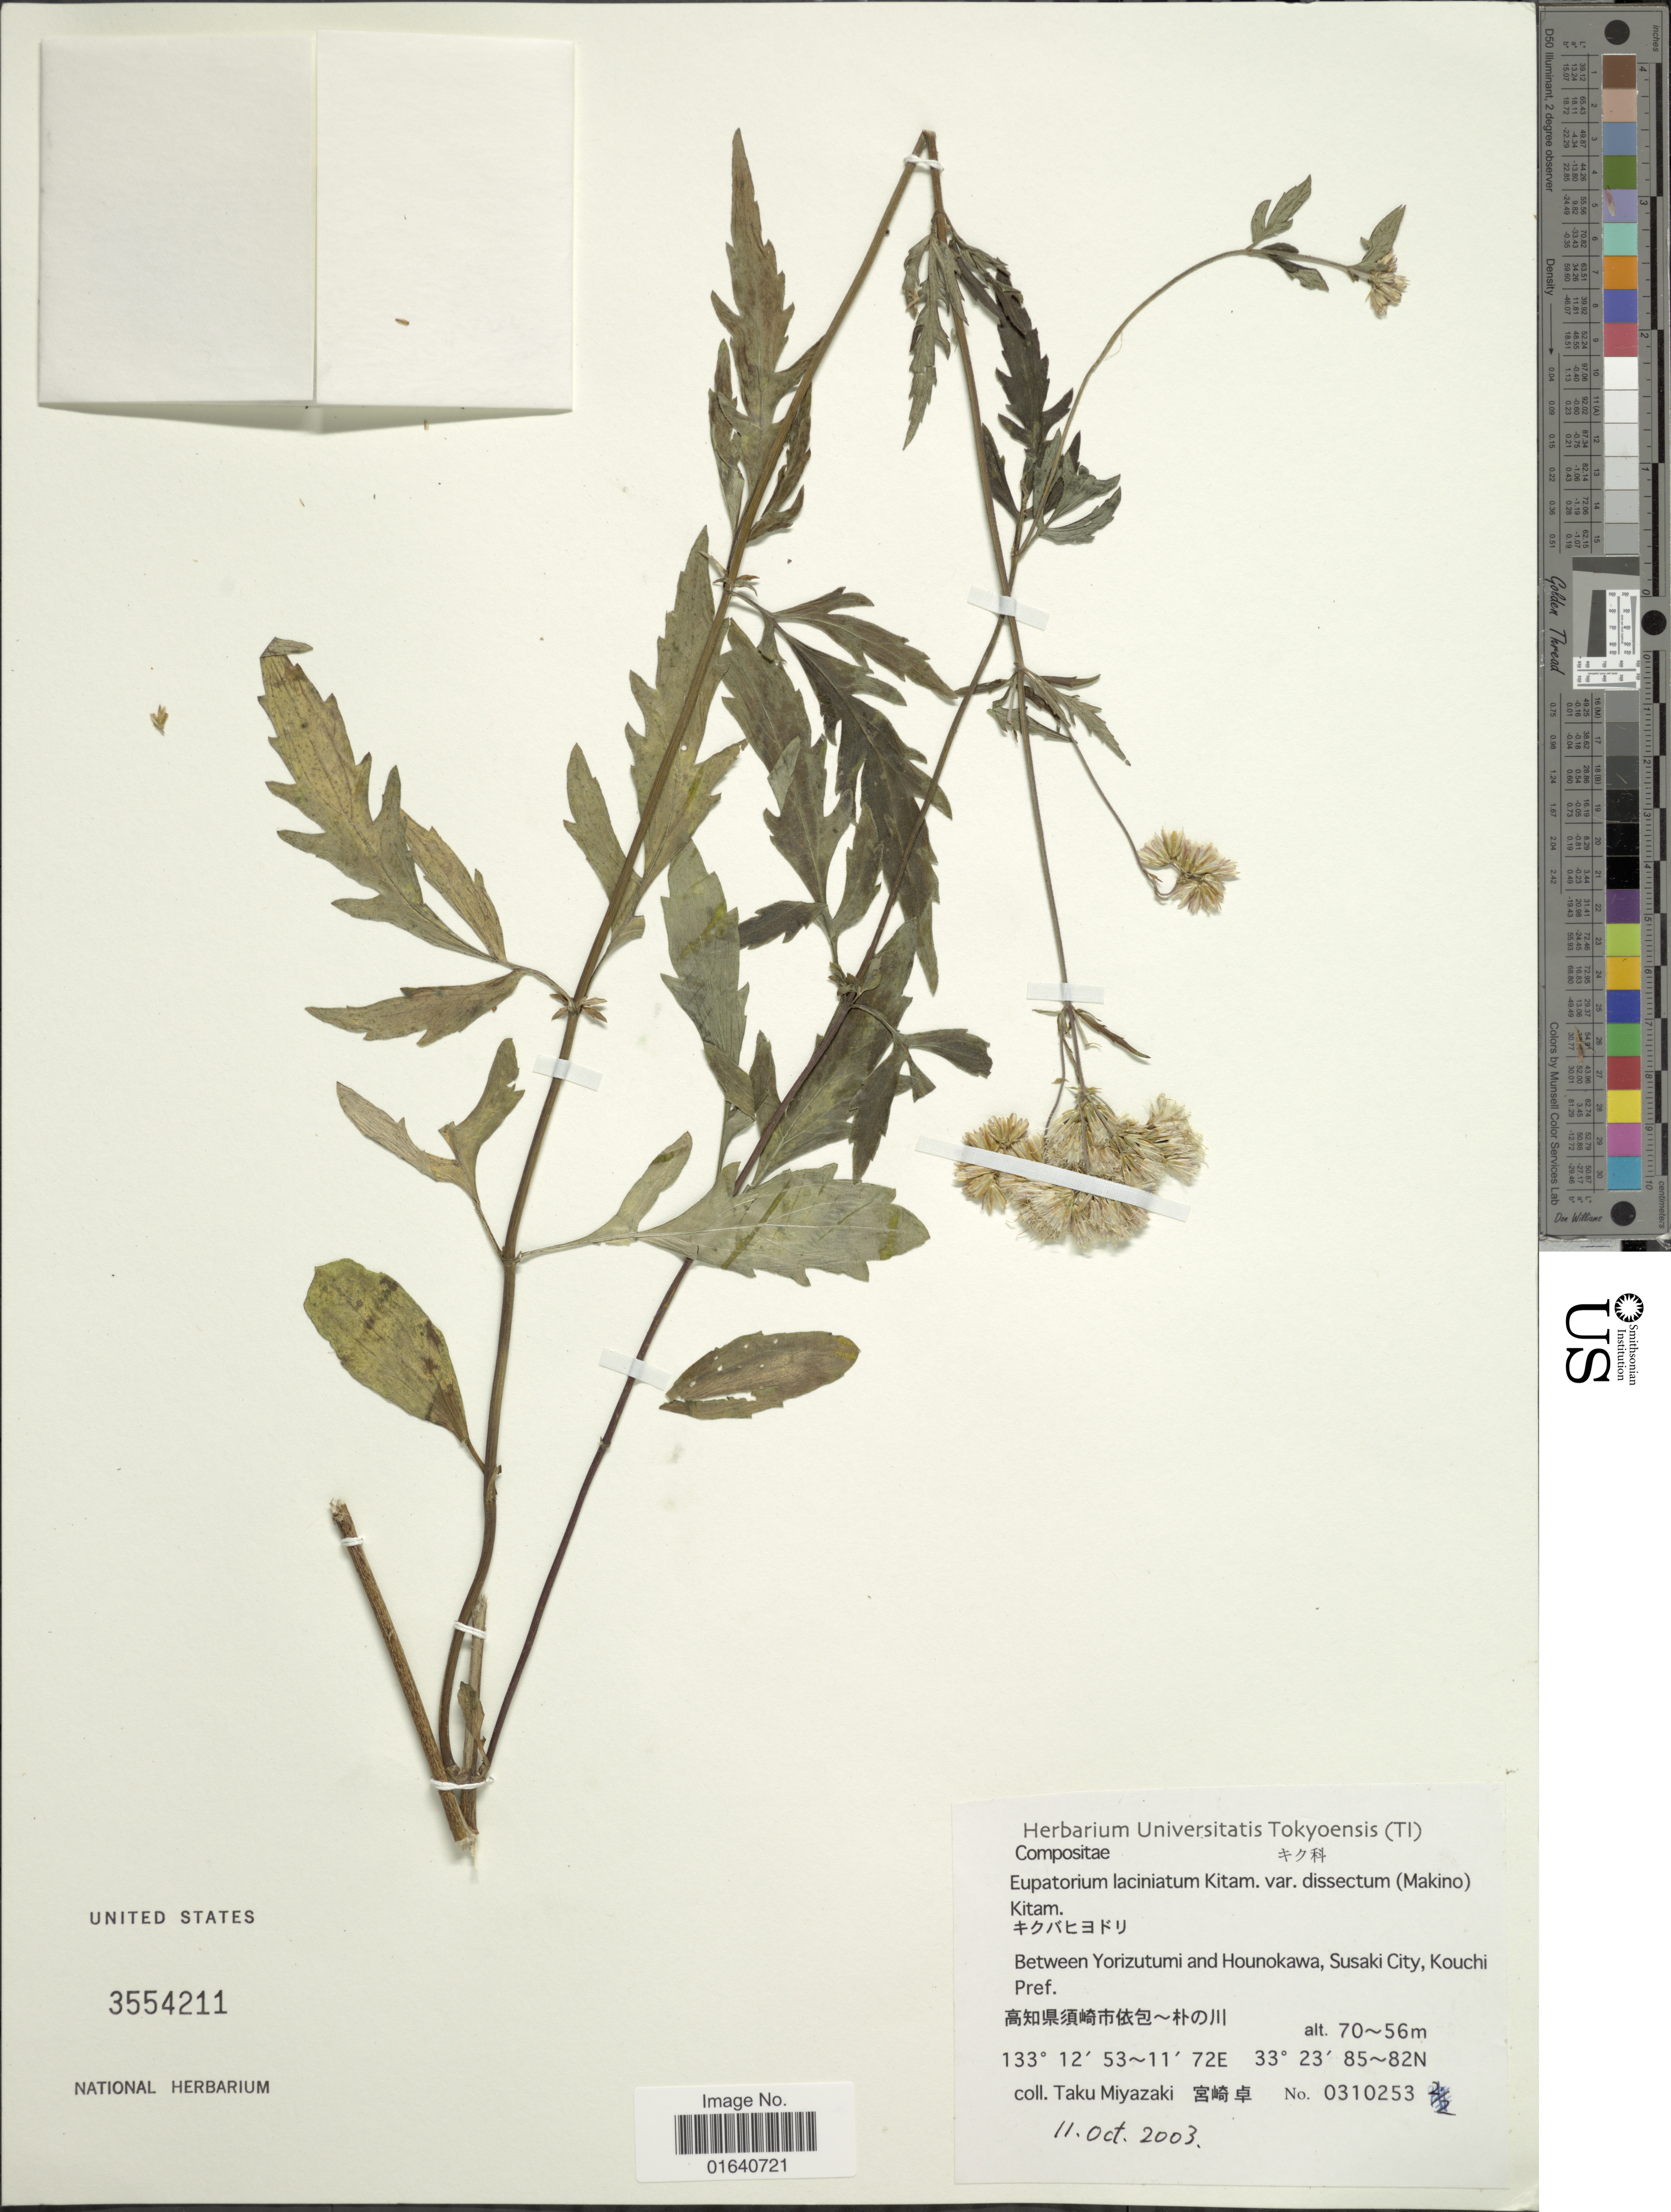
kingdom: Plantae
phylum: Tracheophyta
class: Magnoliopsida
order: Asterales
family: Asteraceae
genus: Eupatorium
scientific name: Eupatorium laciniatum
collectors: T. Miyazaki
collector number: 0310253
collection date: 2003-10-11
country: Japan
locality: Between Yorizutumi and Hounokawa, Susaki City, Kouchi Pref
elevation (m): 56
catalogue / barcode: US 3554211